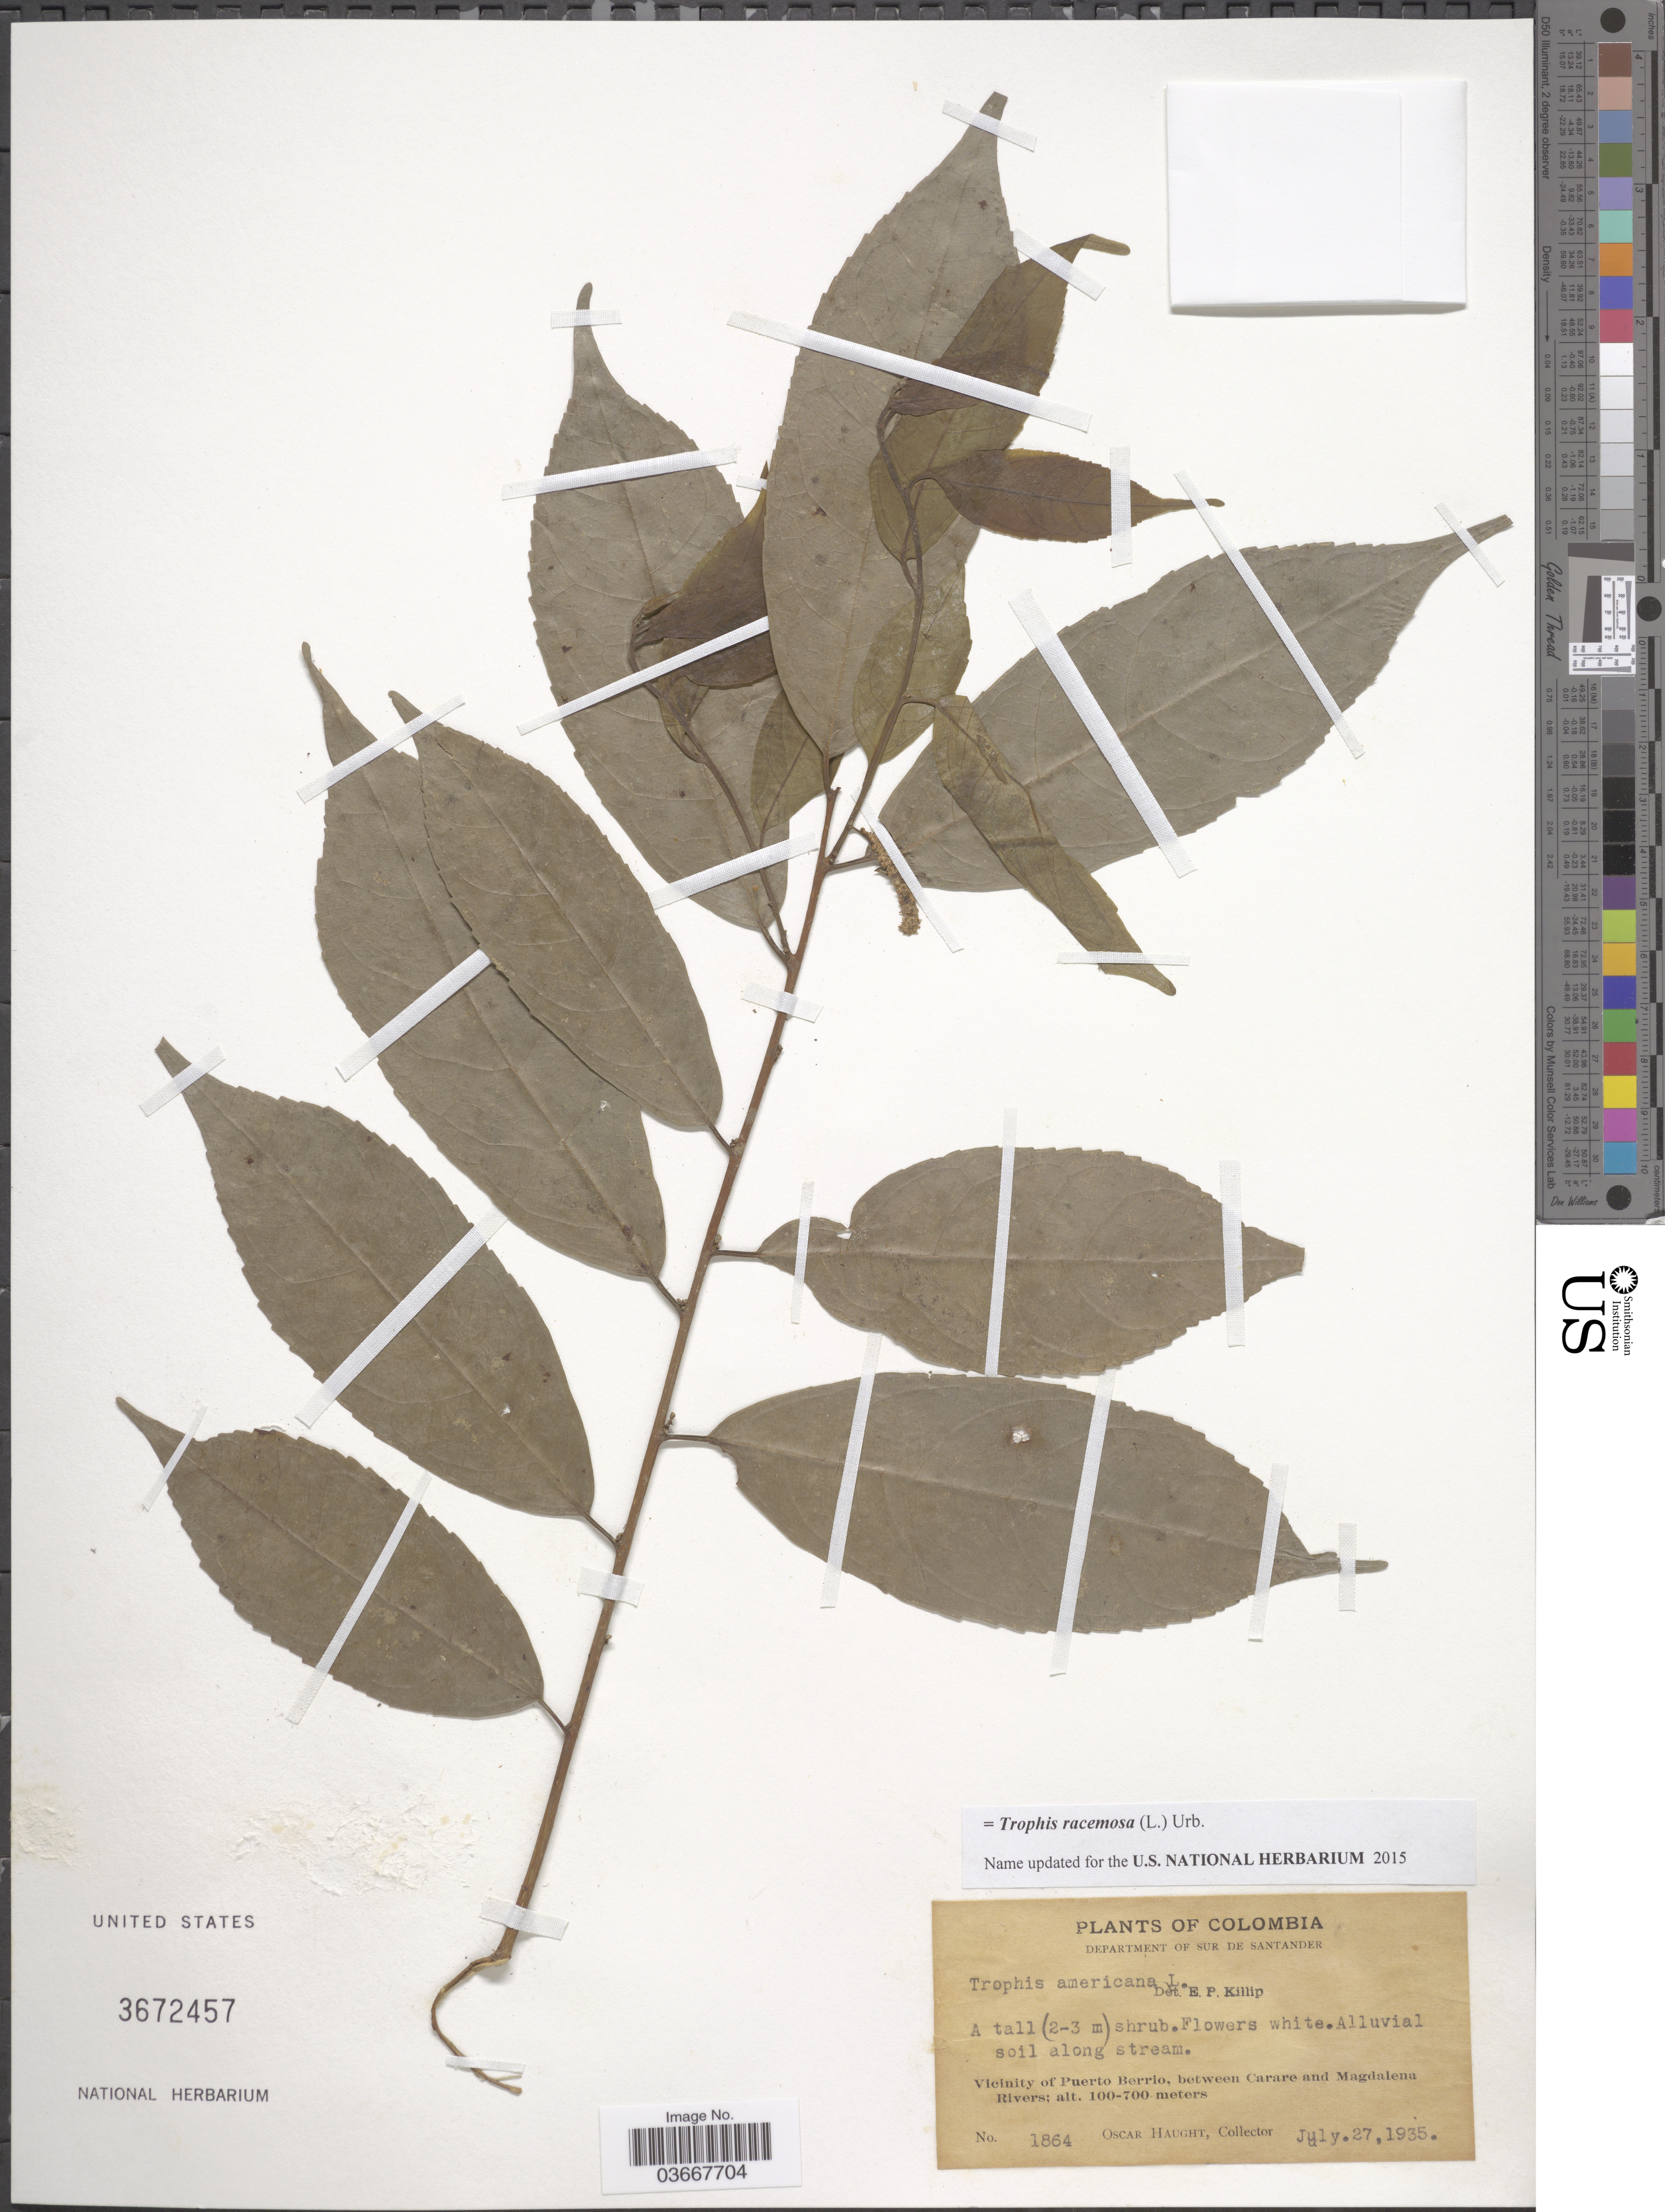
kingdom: Plantae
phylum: Tracheophyta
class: Magnoliopsida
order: Rosales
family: Moraceae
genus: Trophis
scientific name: Trophis racemosa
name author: (L.) Urb.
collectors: O. L. Haught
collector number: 1864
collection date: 1935-07-27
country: Colombia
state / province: Santander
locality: Department of Sur de Santander. Vicinity of Puerto Berrio, between Carare and Magdalena Rivers.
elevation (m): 100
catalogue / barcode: US 3672457